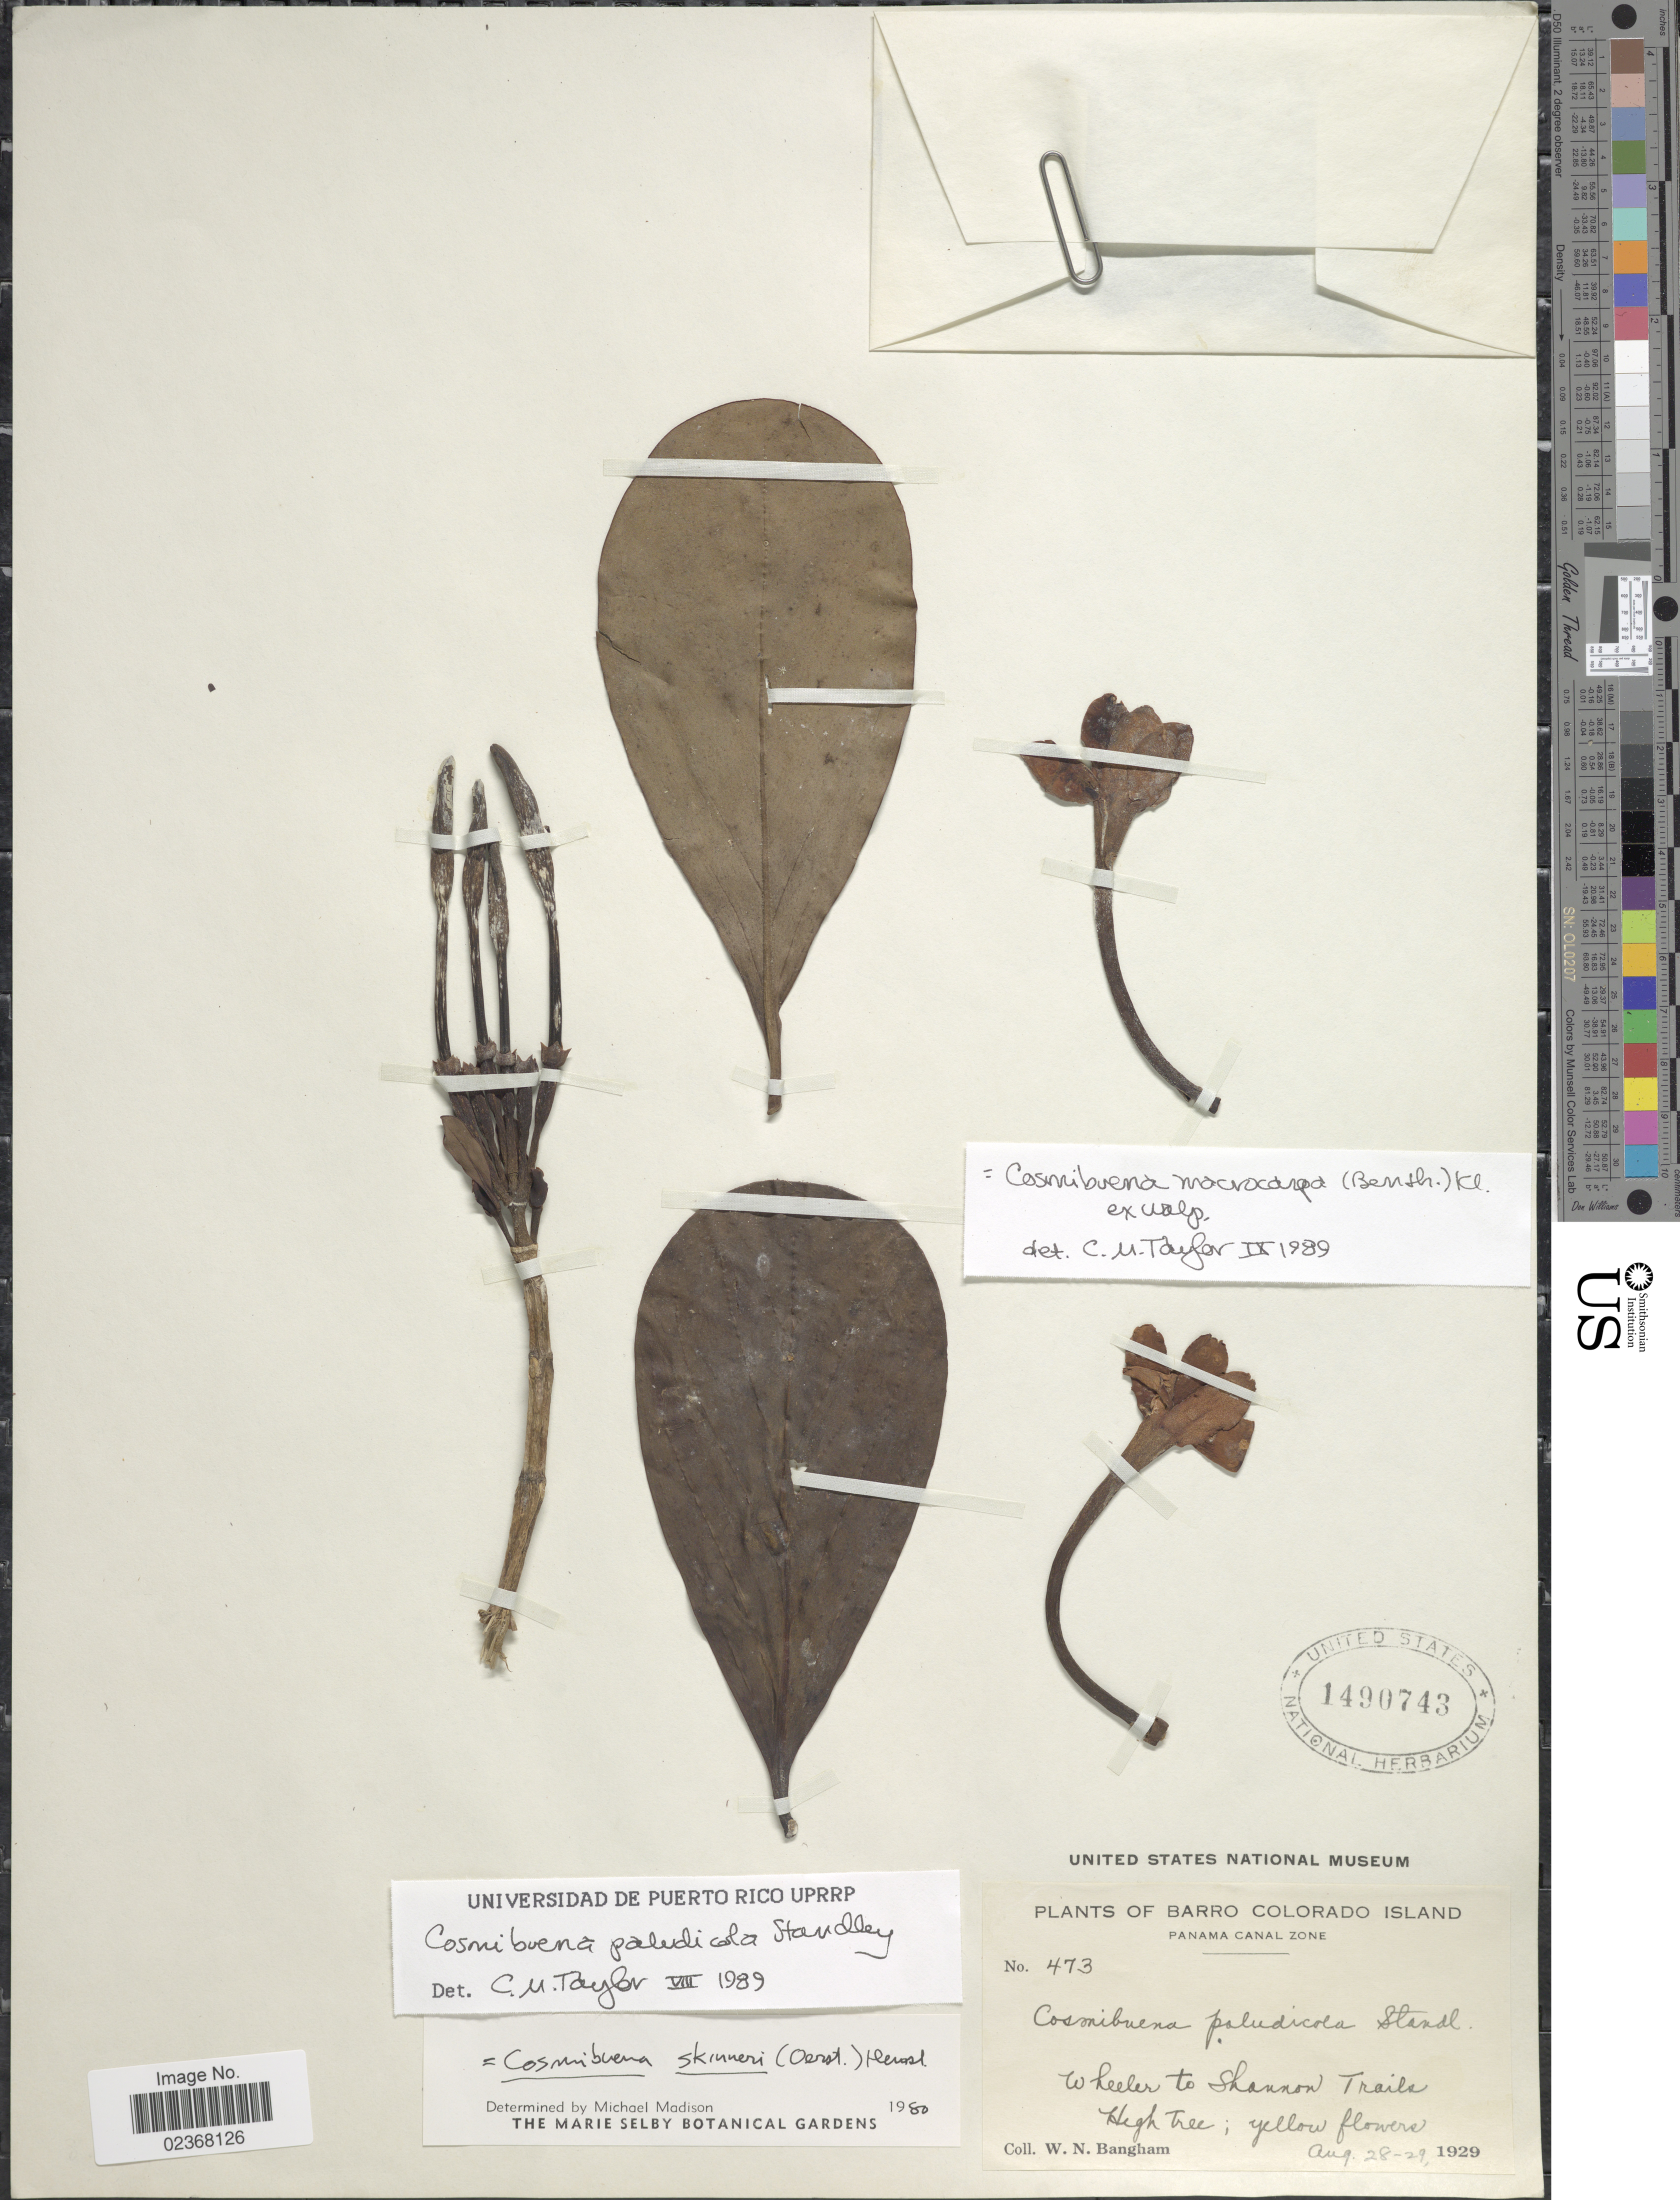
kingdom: Plantae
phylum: Tracheophyta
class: Magnoliopsida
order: Gentianales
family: Rubiaceae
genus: Cosmibuena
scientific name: Cosmibuena macrocarpa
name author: (Benth.) Klotzsch ex Walp.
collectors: W. Bangham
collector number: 473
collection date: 1929-08-28/1929-08-29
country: Panama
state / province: Panamá Oeste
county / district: Canal Zone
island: Barro Colorado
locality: Barro Colorado Island, Panama Canal Zone, Wheeler to Shannon Trails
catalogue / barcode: US 1490743